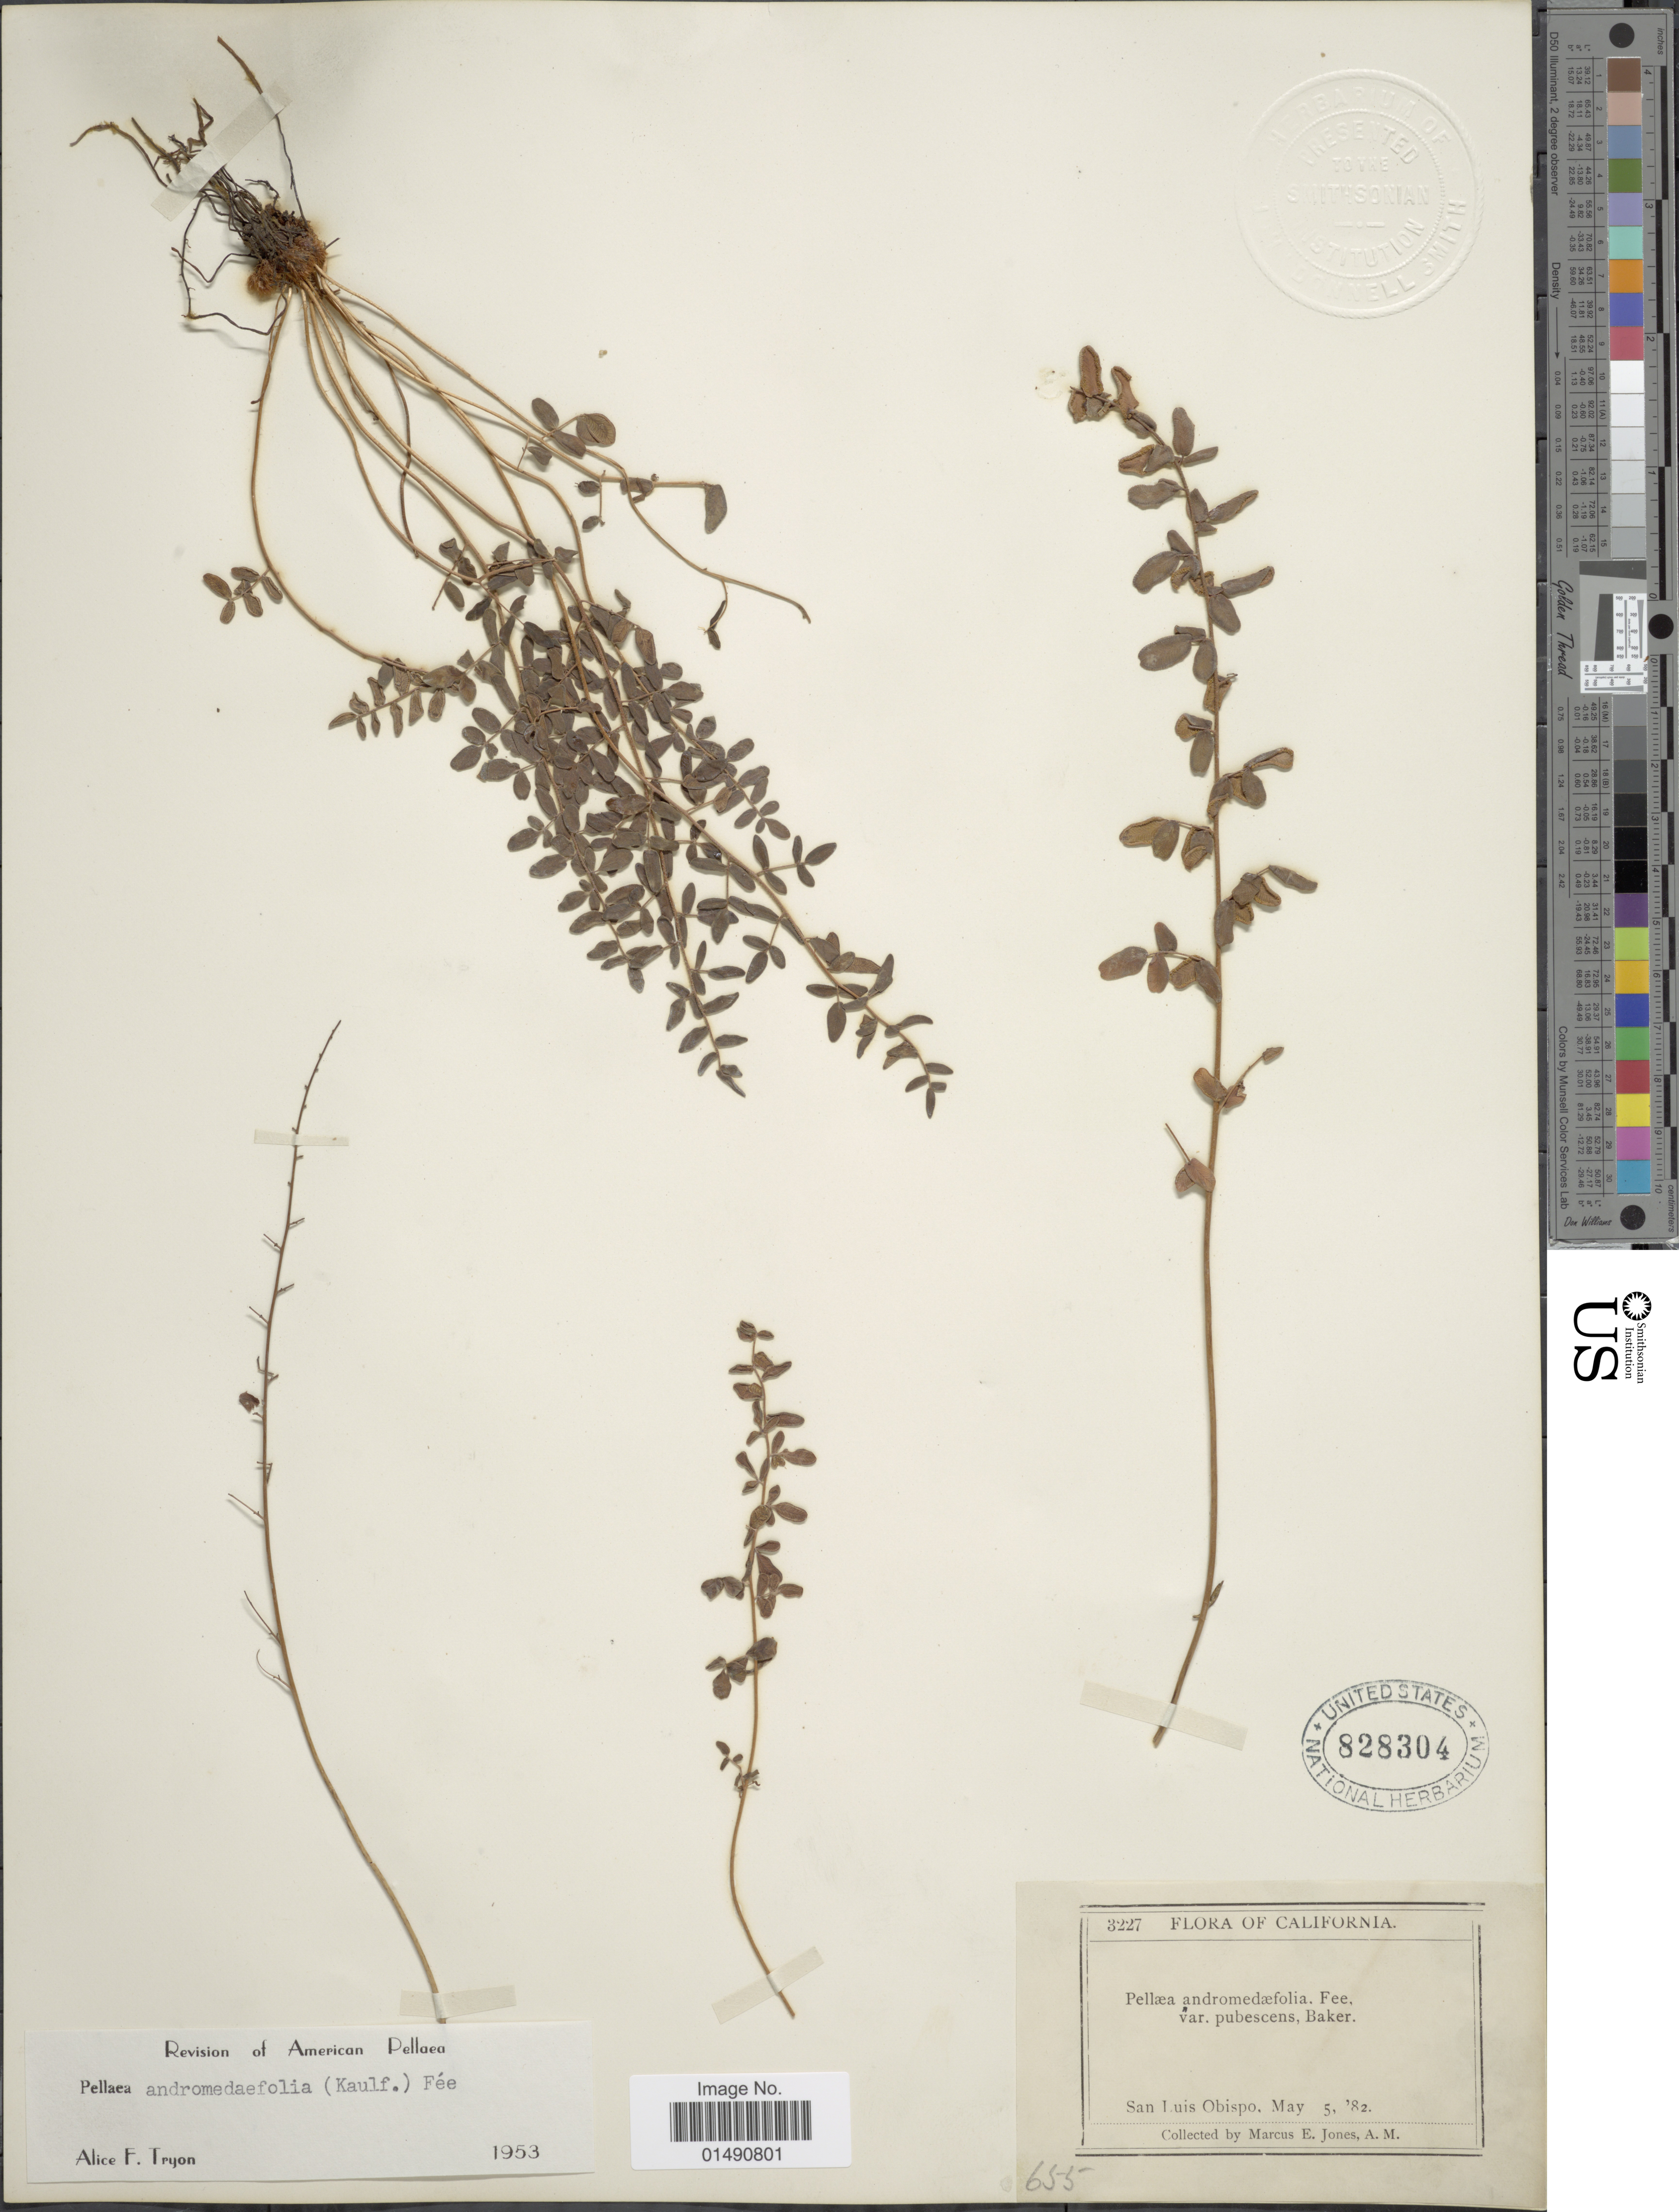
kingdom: Plantae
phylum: Tracheophyta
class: Polypodiopsida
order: Polypodiales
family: Pteridaceae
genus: Pellaea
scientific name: Pellaea andromedifolia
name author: (Kaulf.) Fée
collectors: M. E. Jones & A.M.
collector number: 3227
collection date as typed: Transcribed d/m/y: 5/5/82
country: United States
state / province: California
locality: San Lus Obispo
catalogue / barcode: US 828304